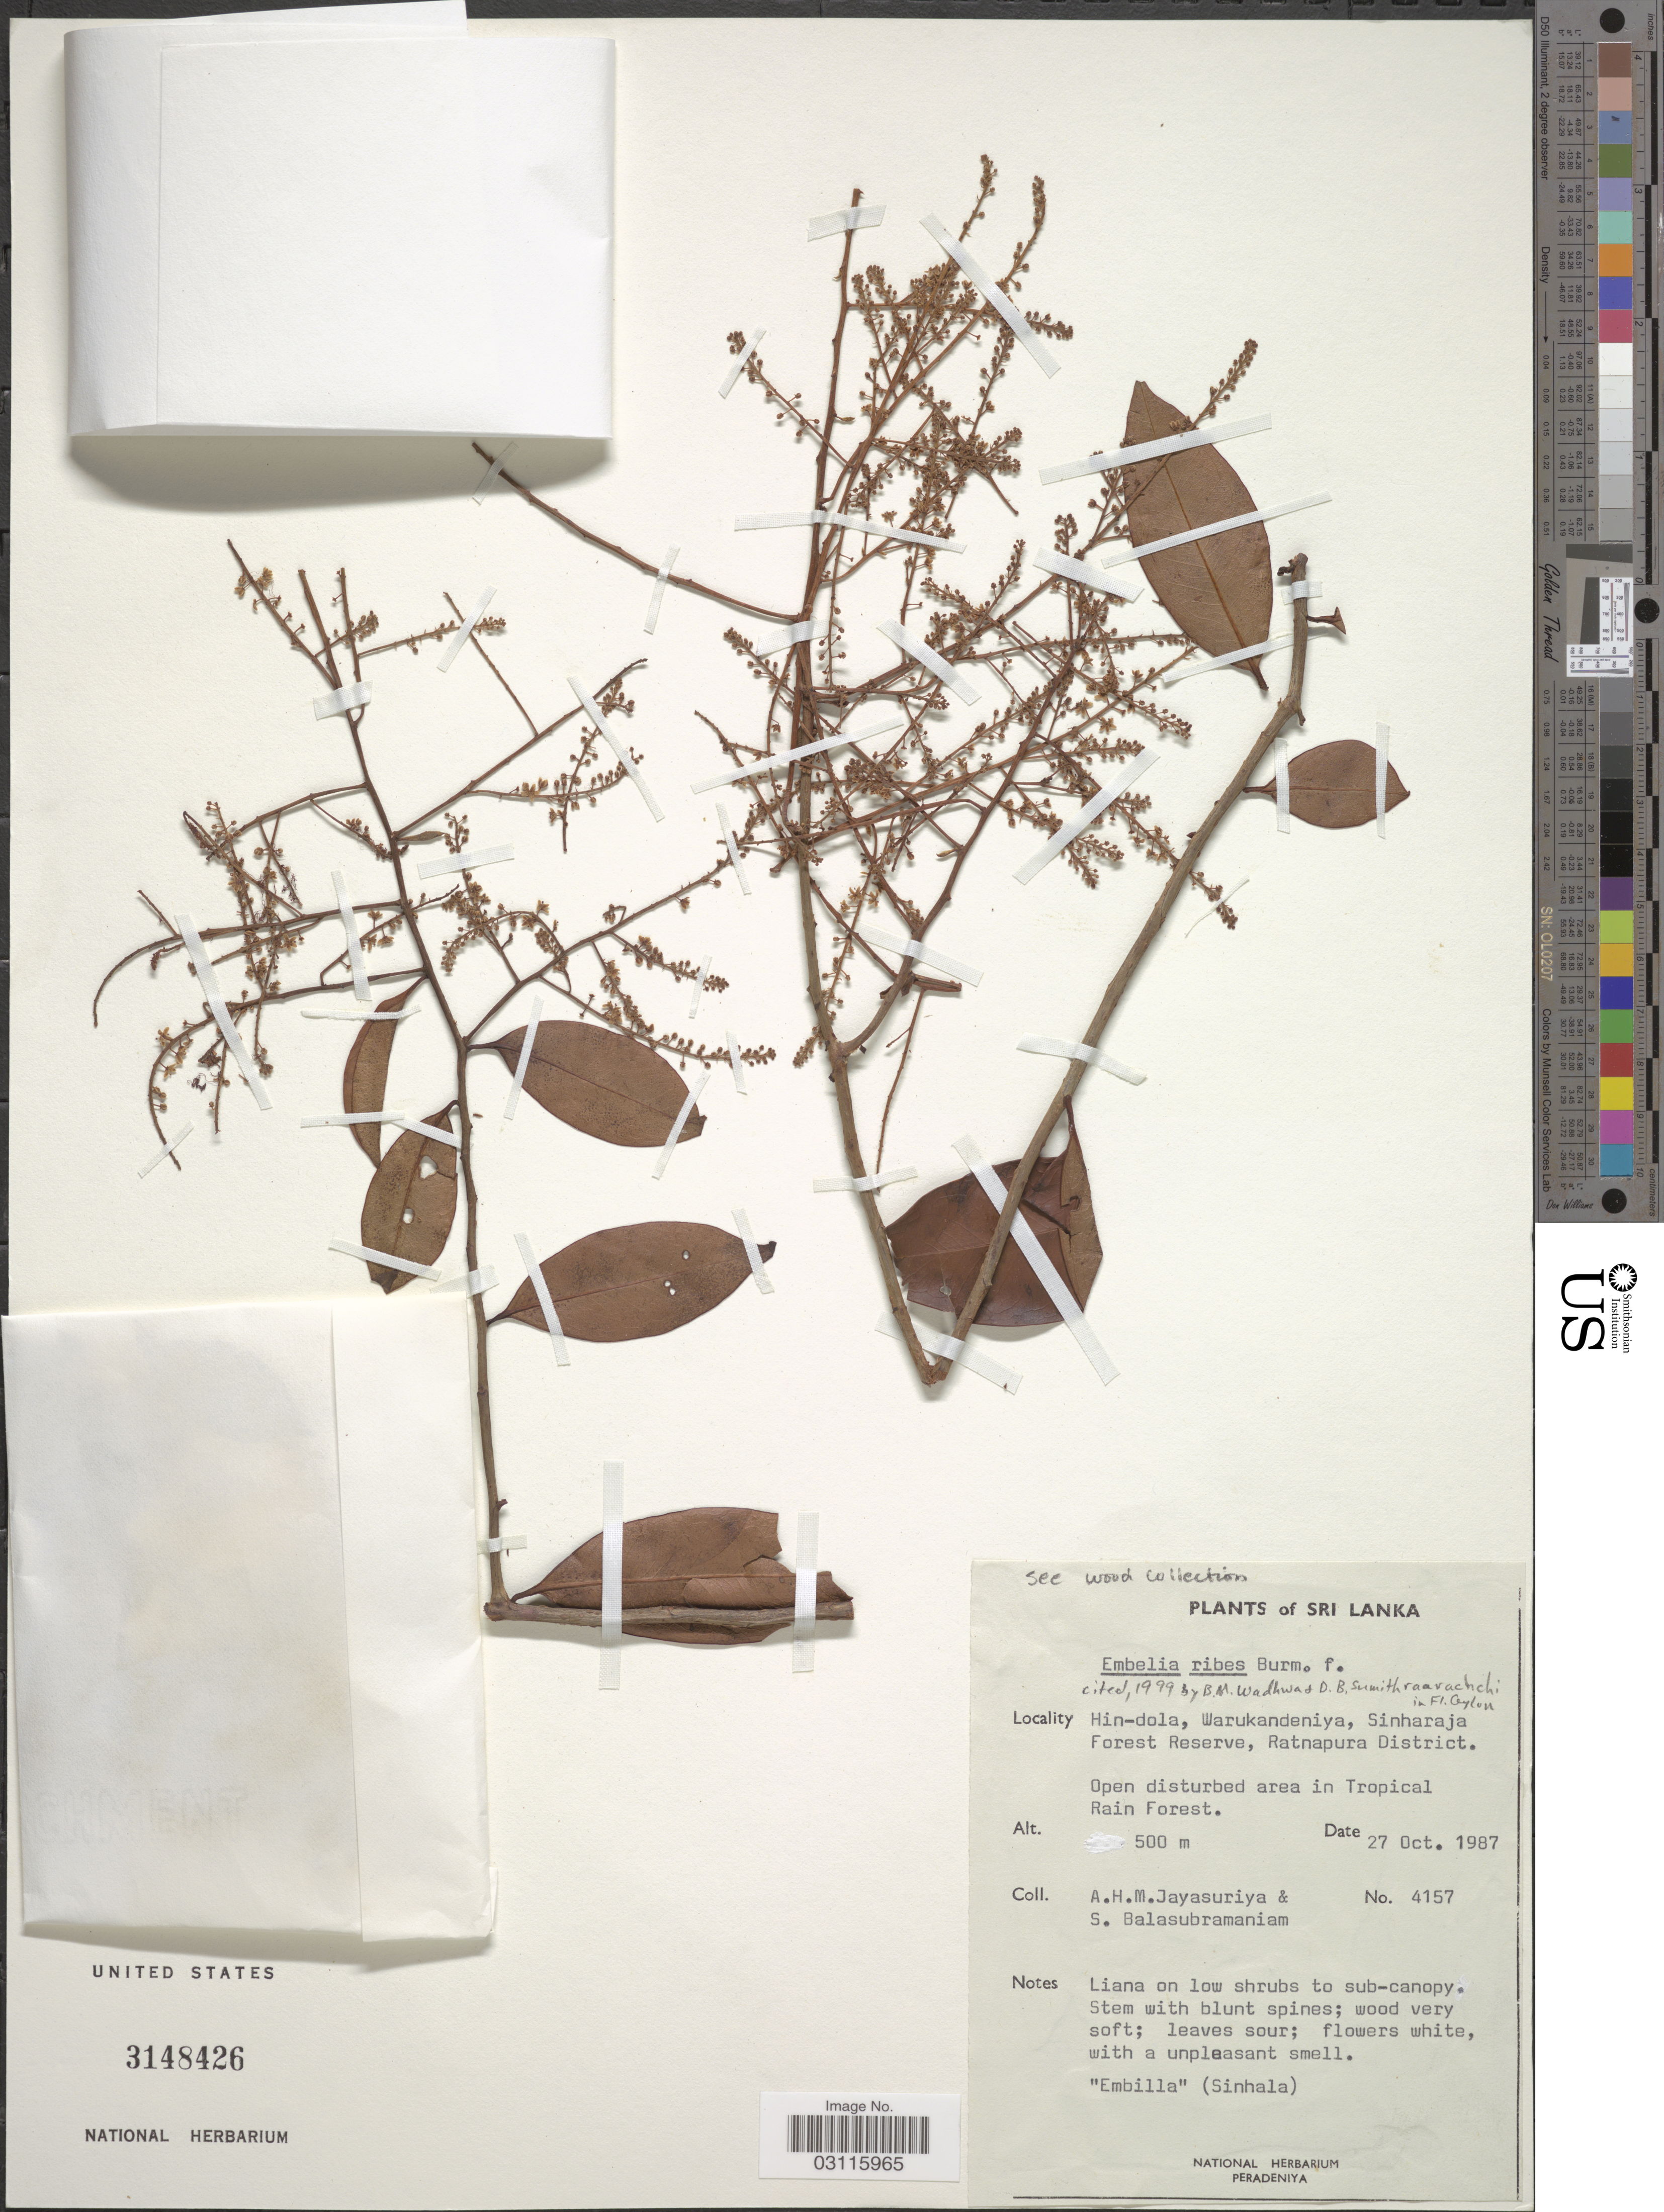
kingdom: Plantae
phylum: Tracheophyta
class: Magnoliopsida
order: Ericales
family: Primulaceae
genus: Embelia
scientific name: Embelia ribes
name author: Burm. f.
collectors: A. H. Jayasuriya & S. Balasubramaniam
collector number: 4157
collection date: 1987-10-27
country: Sri Lanka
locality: Hin-dola, Warukandeniya, Sinharaja Forest Reserve, Ratnapura District.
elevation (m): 500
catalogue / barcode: US 3148426